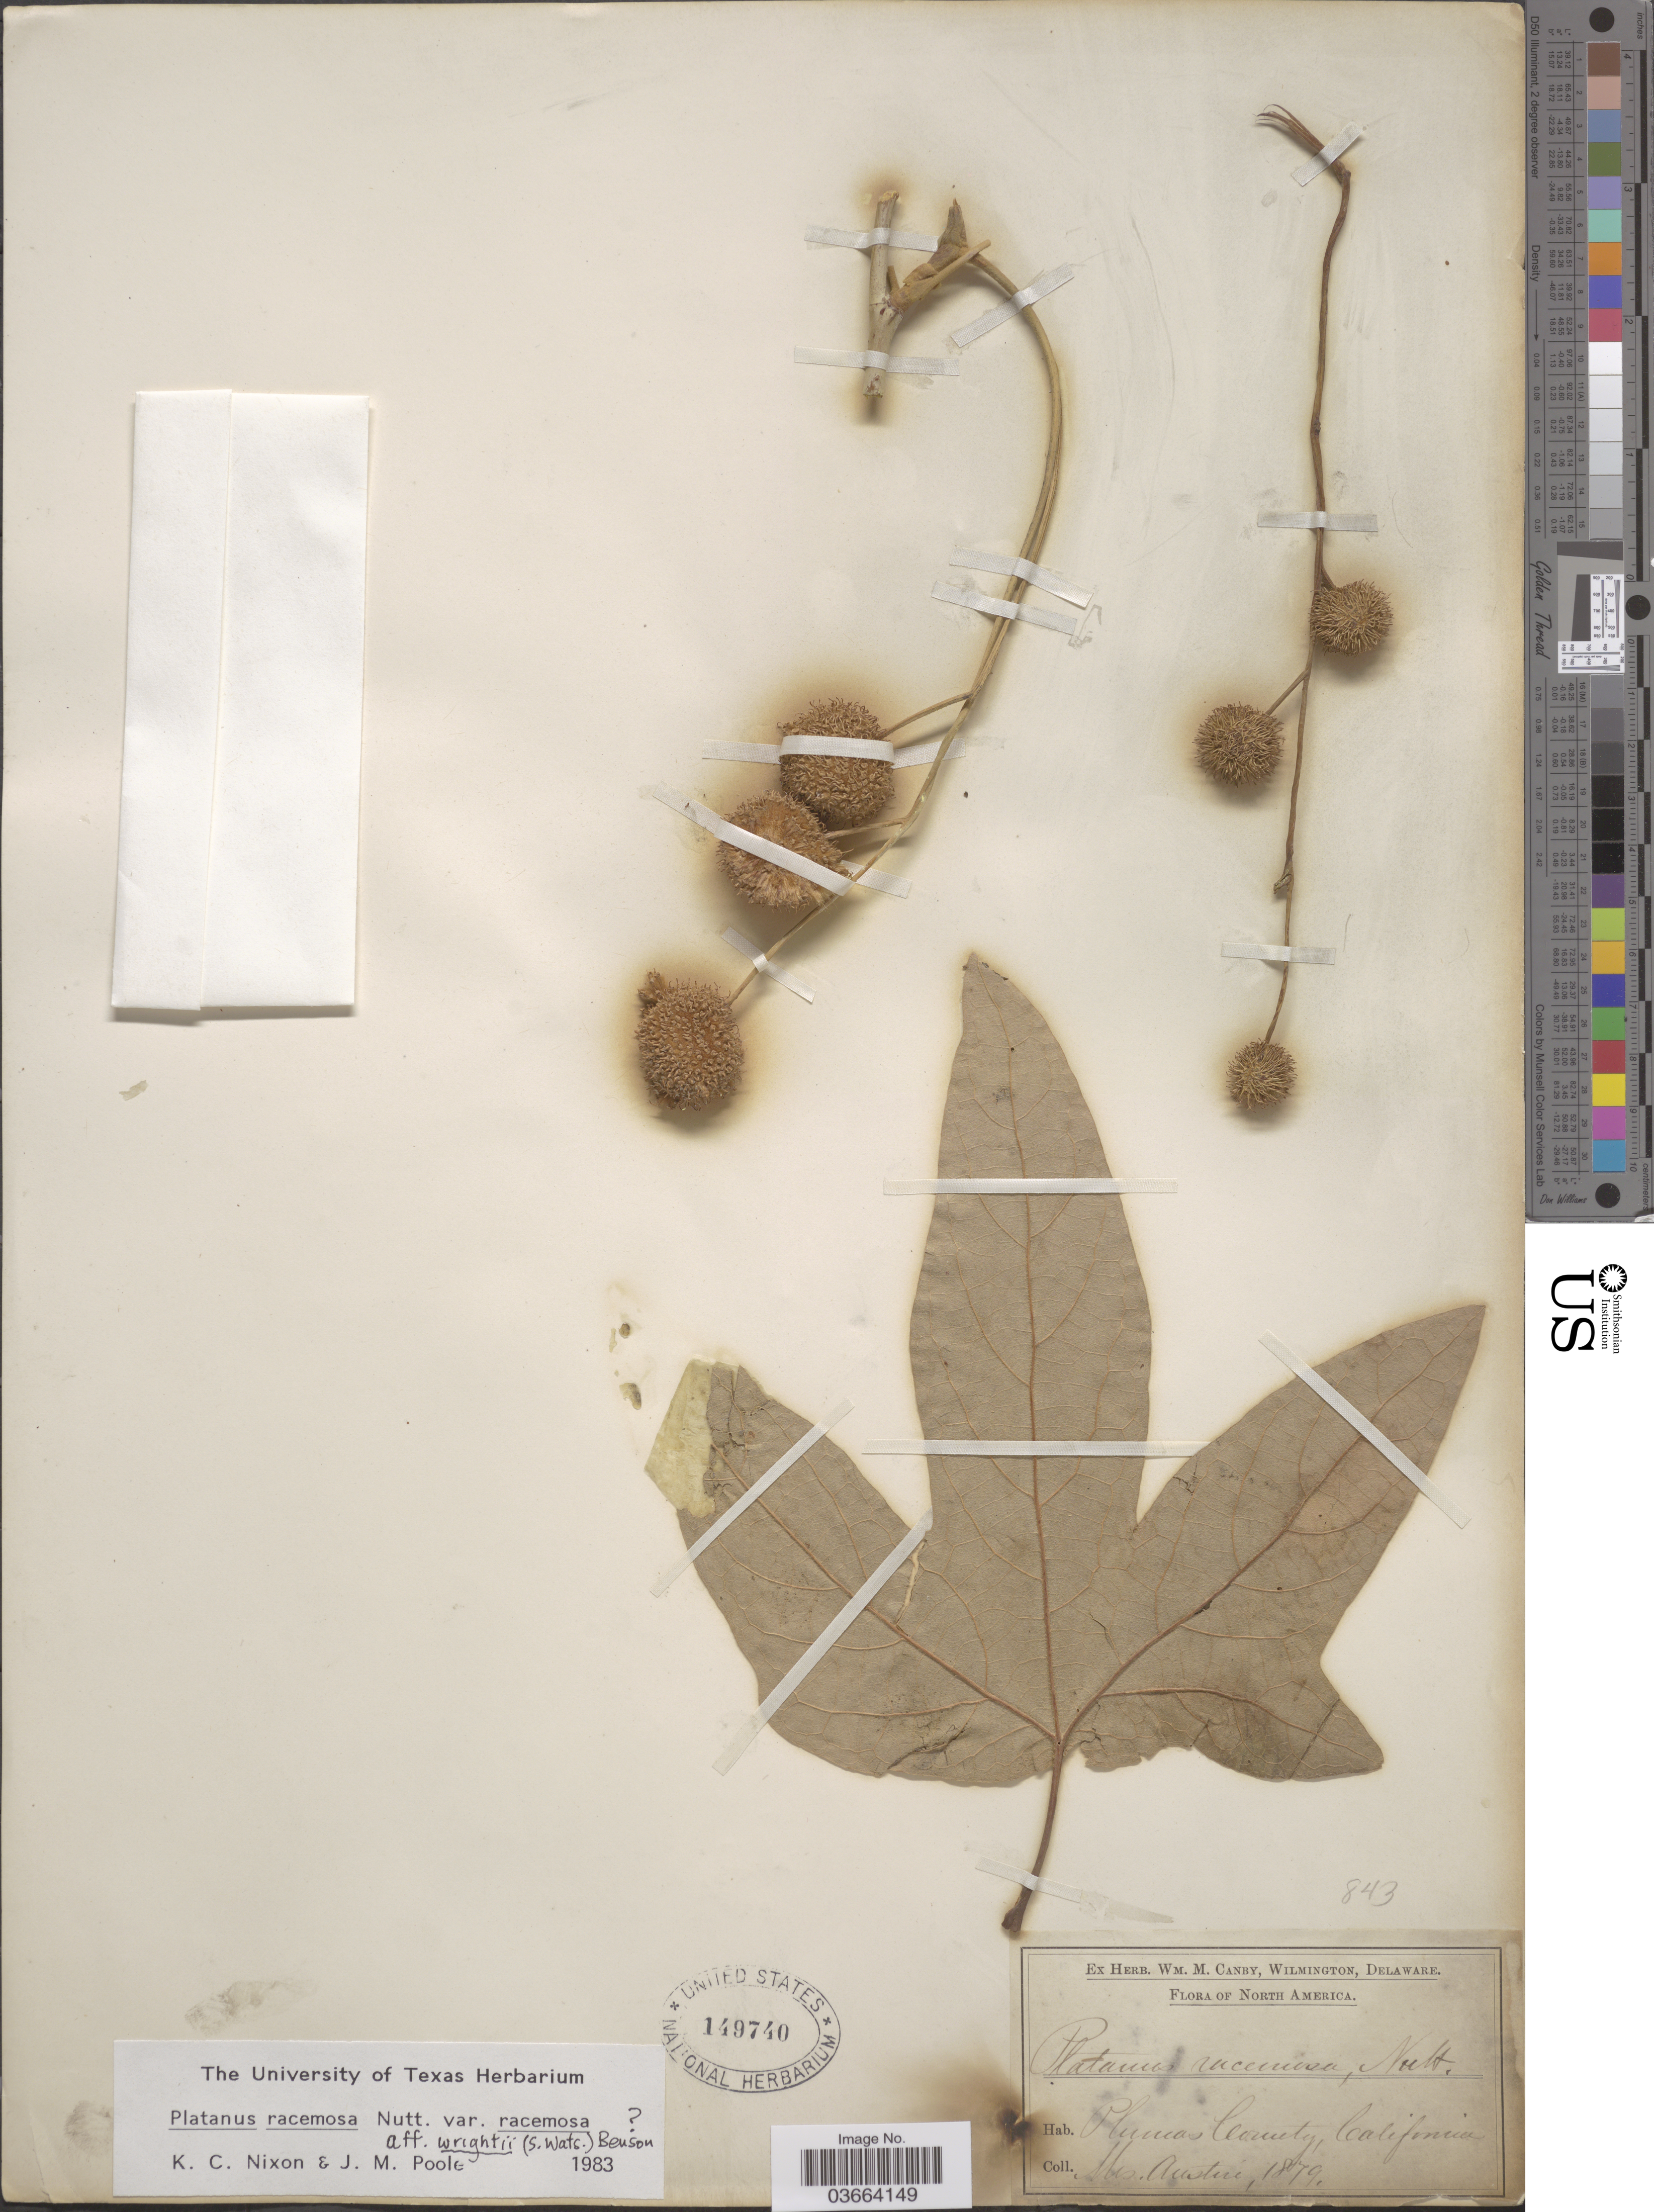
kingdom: Plantae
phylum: Tracheophyta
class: Magnoliopsida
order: Proteales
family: Platanaceae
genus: Platanus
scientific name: Platanus racemosa var. racemosa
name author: Nutt.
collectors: Austin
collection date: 1879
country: United States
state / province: California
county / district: Plumas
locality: Plumas County.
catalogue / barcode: US 149740